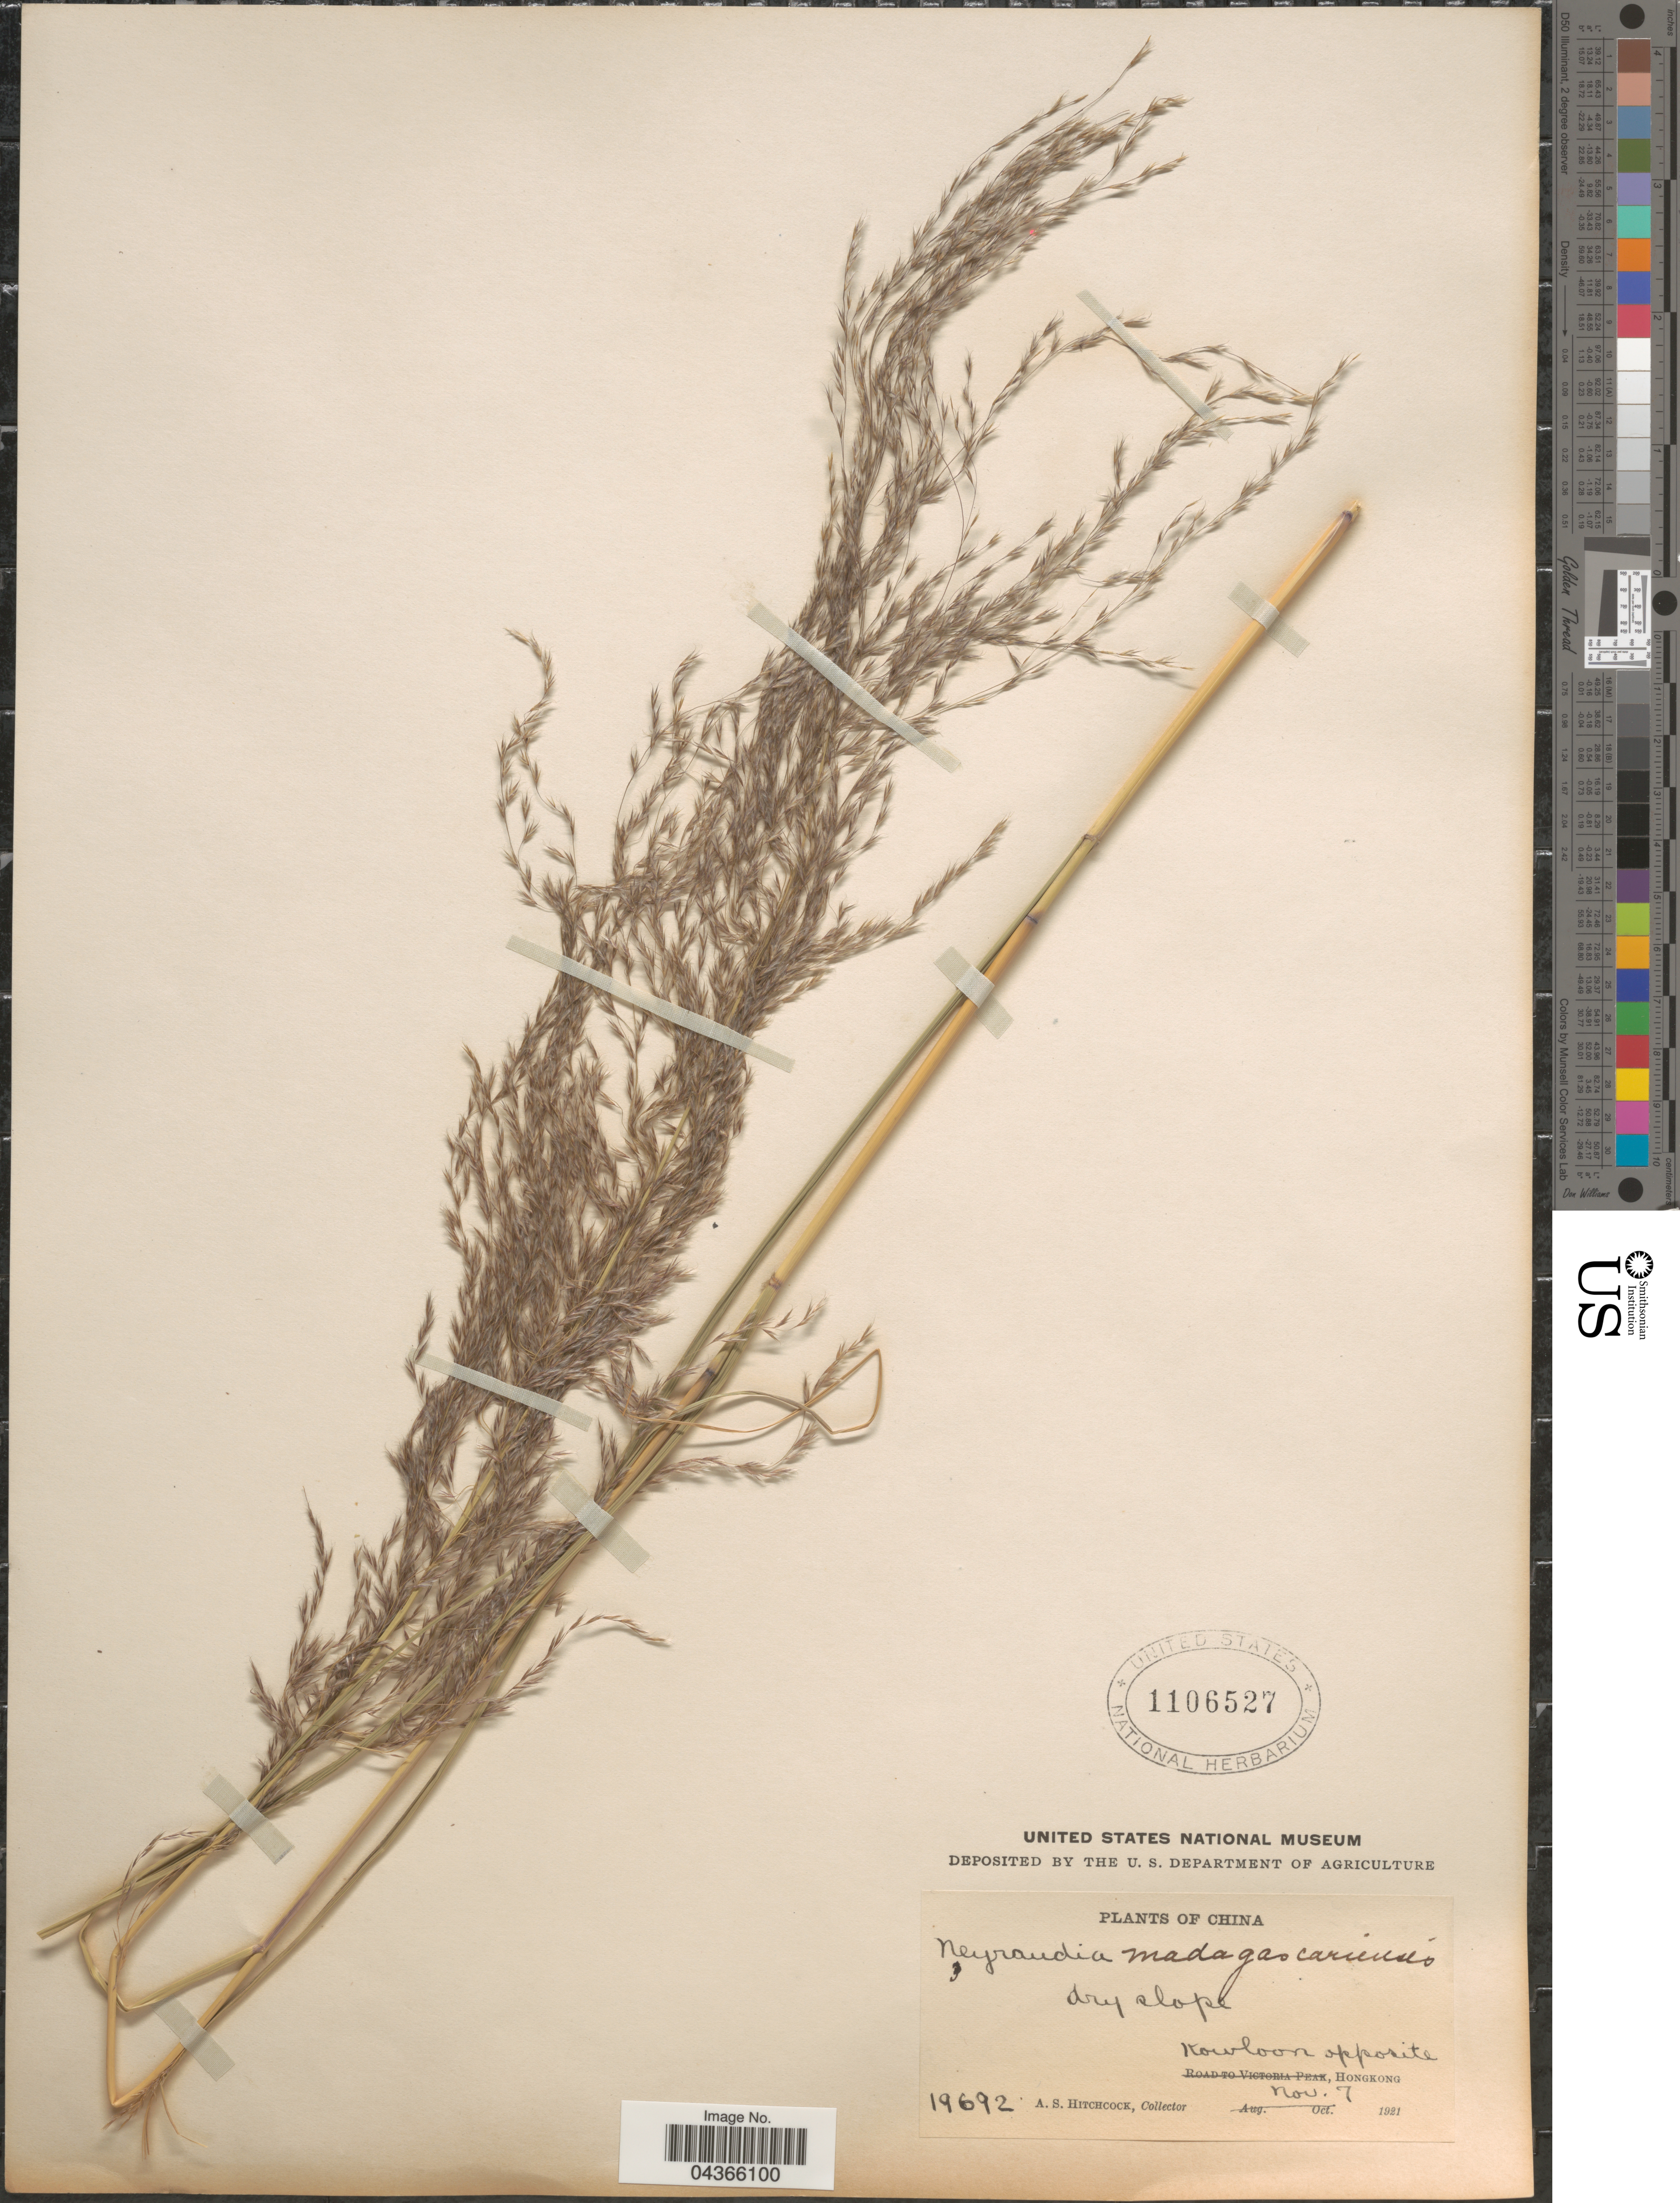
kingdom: Plantae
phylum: Tracheophyta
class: Liliopsida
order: Poales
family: Poaceae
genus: Neyraudia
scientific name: Neyraudia arundinacea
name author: (L.) Henr.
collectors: A. S. Hitchcock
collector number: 19692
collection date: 1921-11-07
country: China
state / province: Hong Kong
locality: Dry slope. Kowloon opposite.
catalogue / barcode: US 1106527